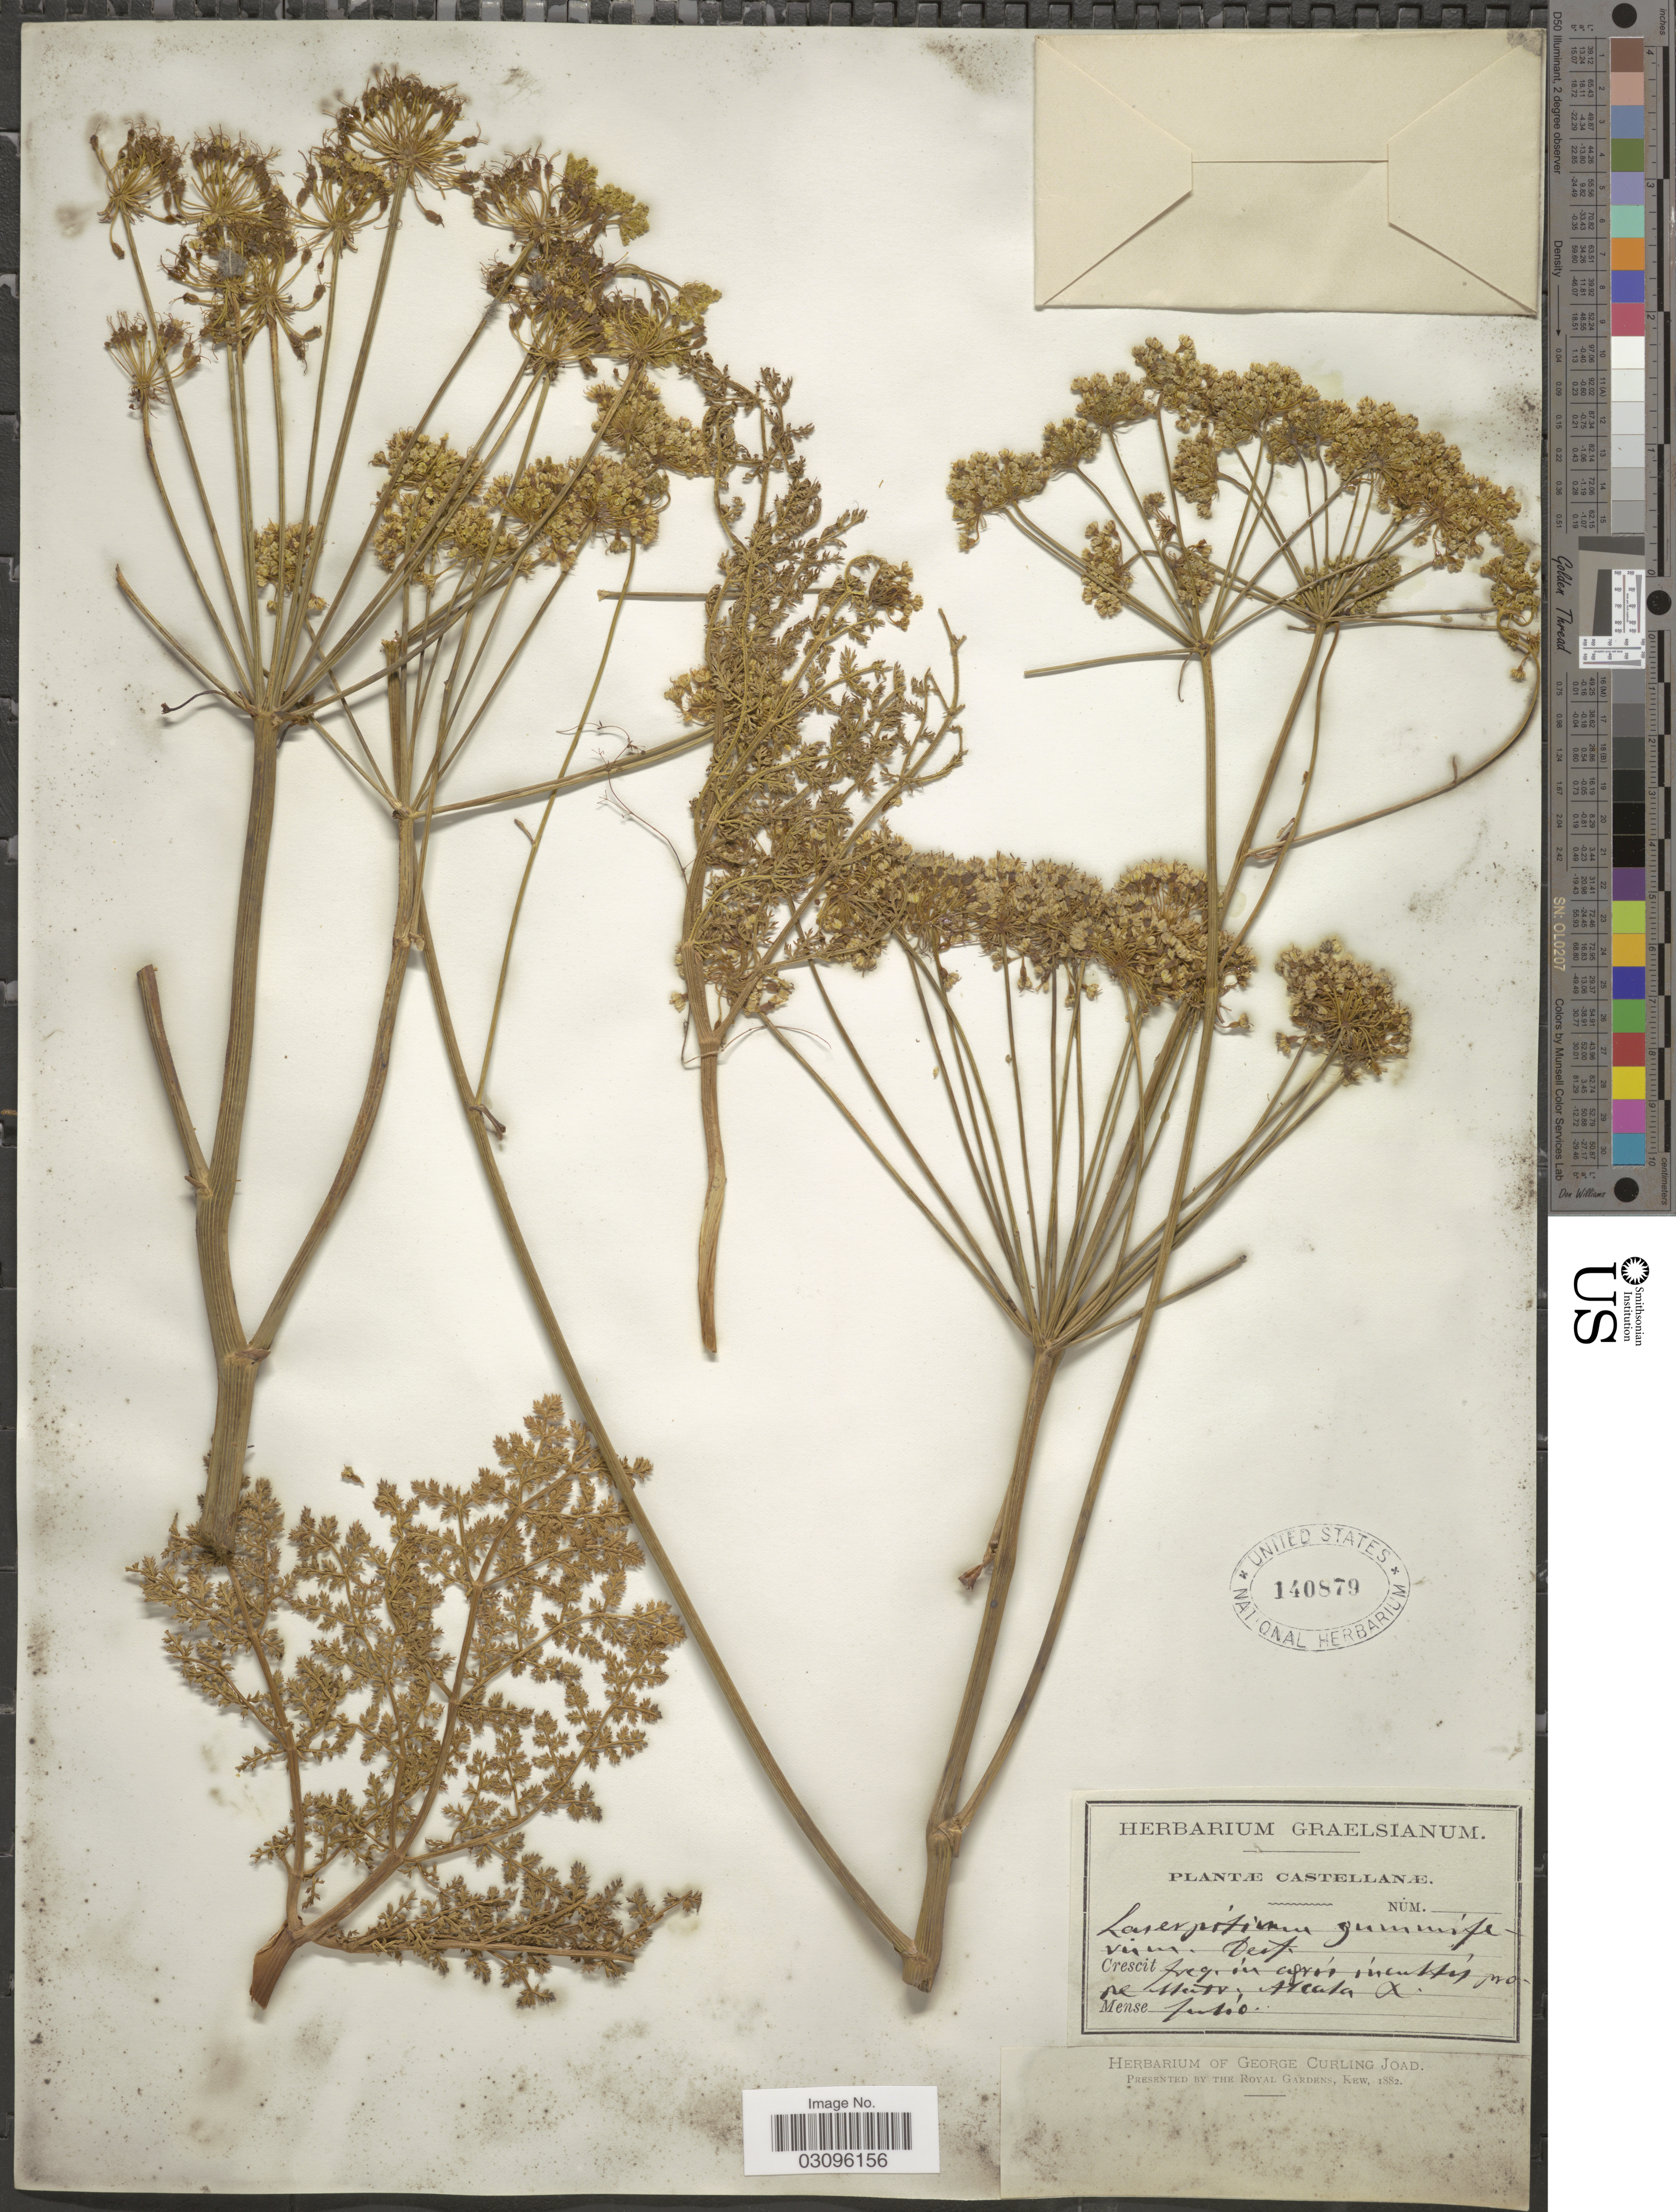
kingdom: Plantae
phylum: Tracheophyta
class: Magnoliopsida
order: Apiales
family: Apiaceae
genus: Laserpitium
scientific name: Laserpitium gummiferum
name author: Desf.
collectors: ex Herb. Graelsianum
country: Spain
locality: Castellanæ. freq in agros incultis prope Maso, Atcata X.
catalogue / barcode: US 140879